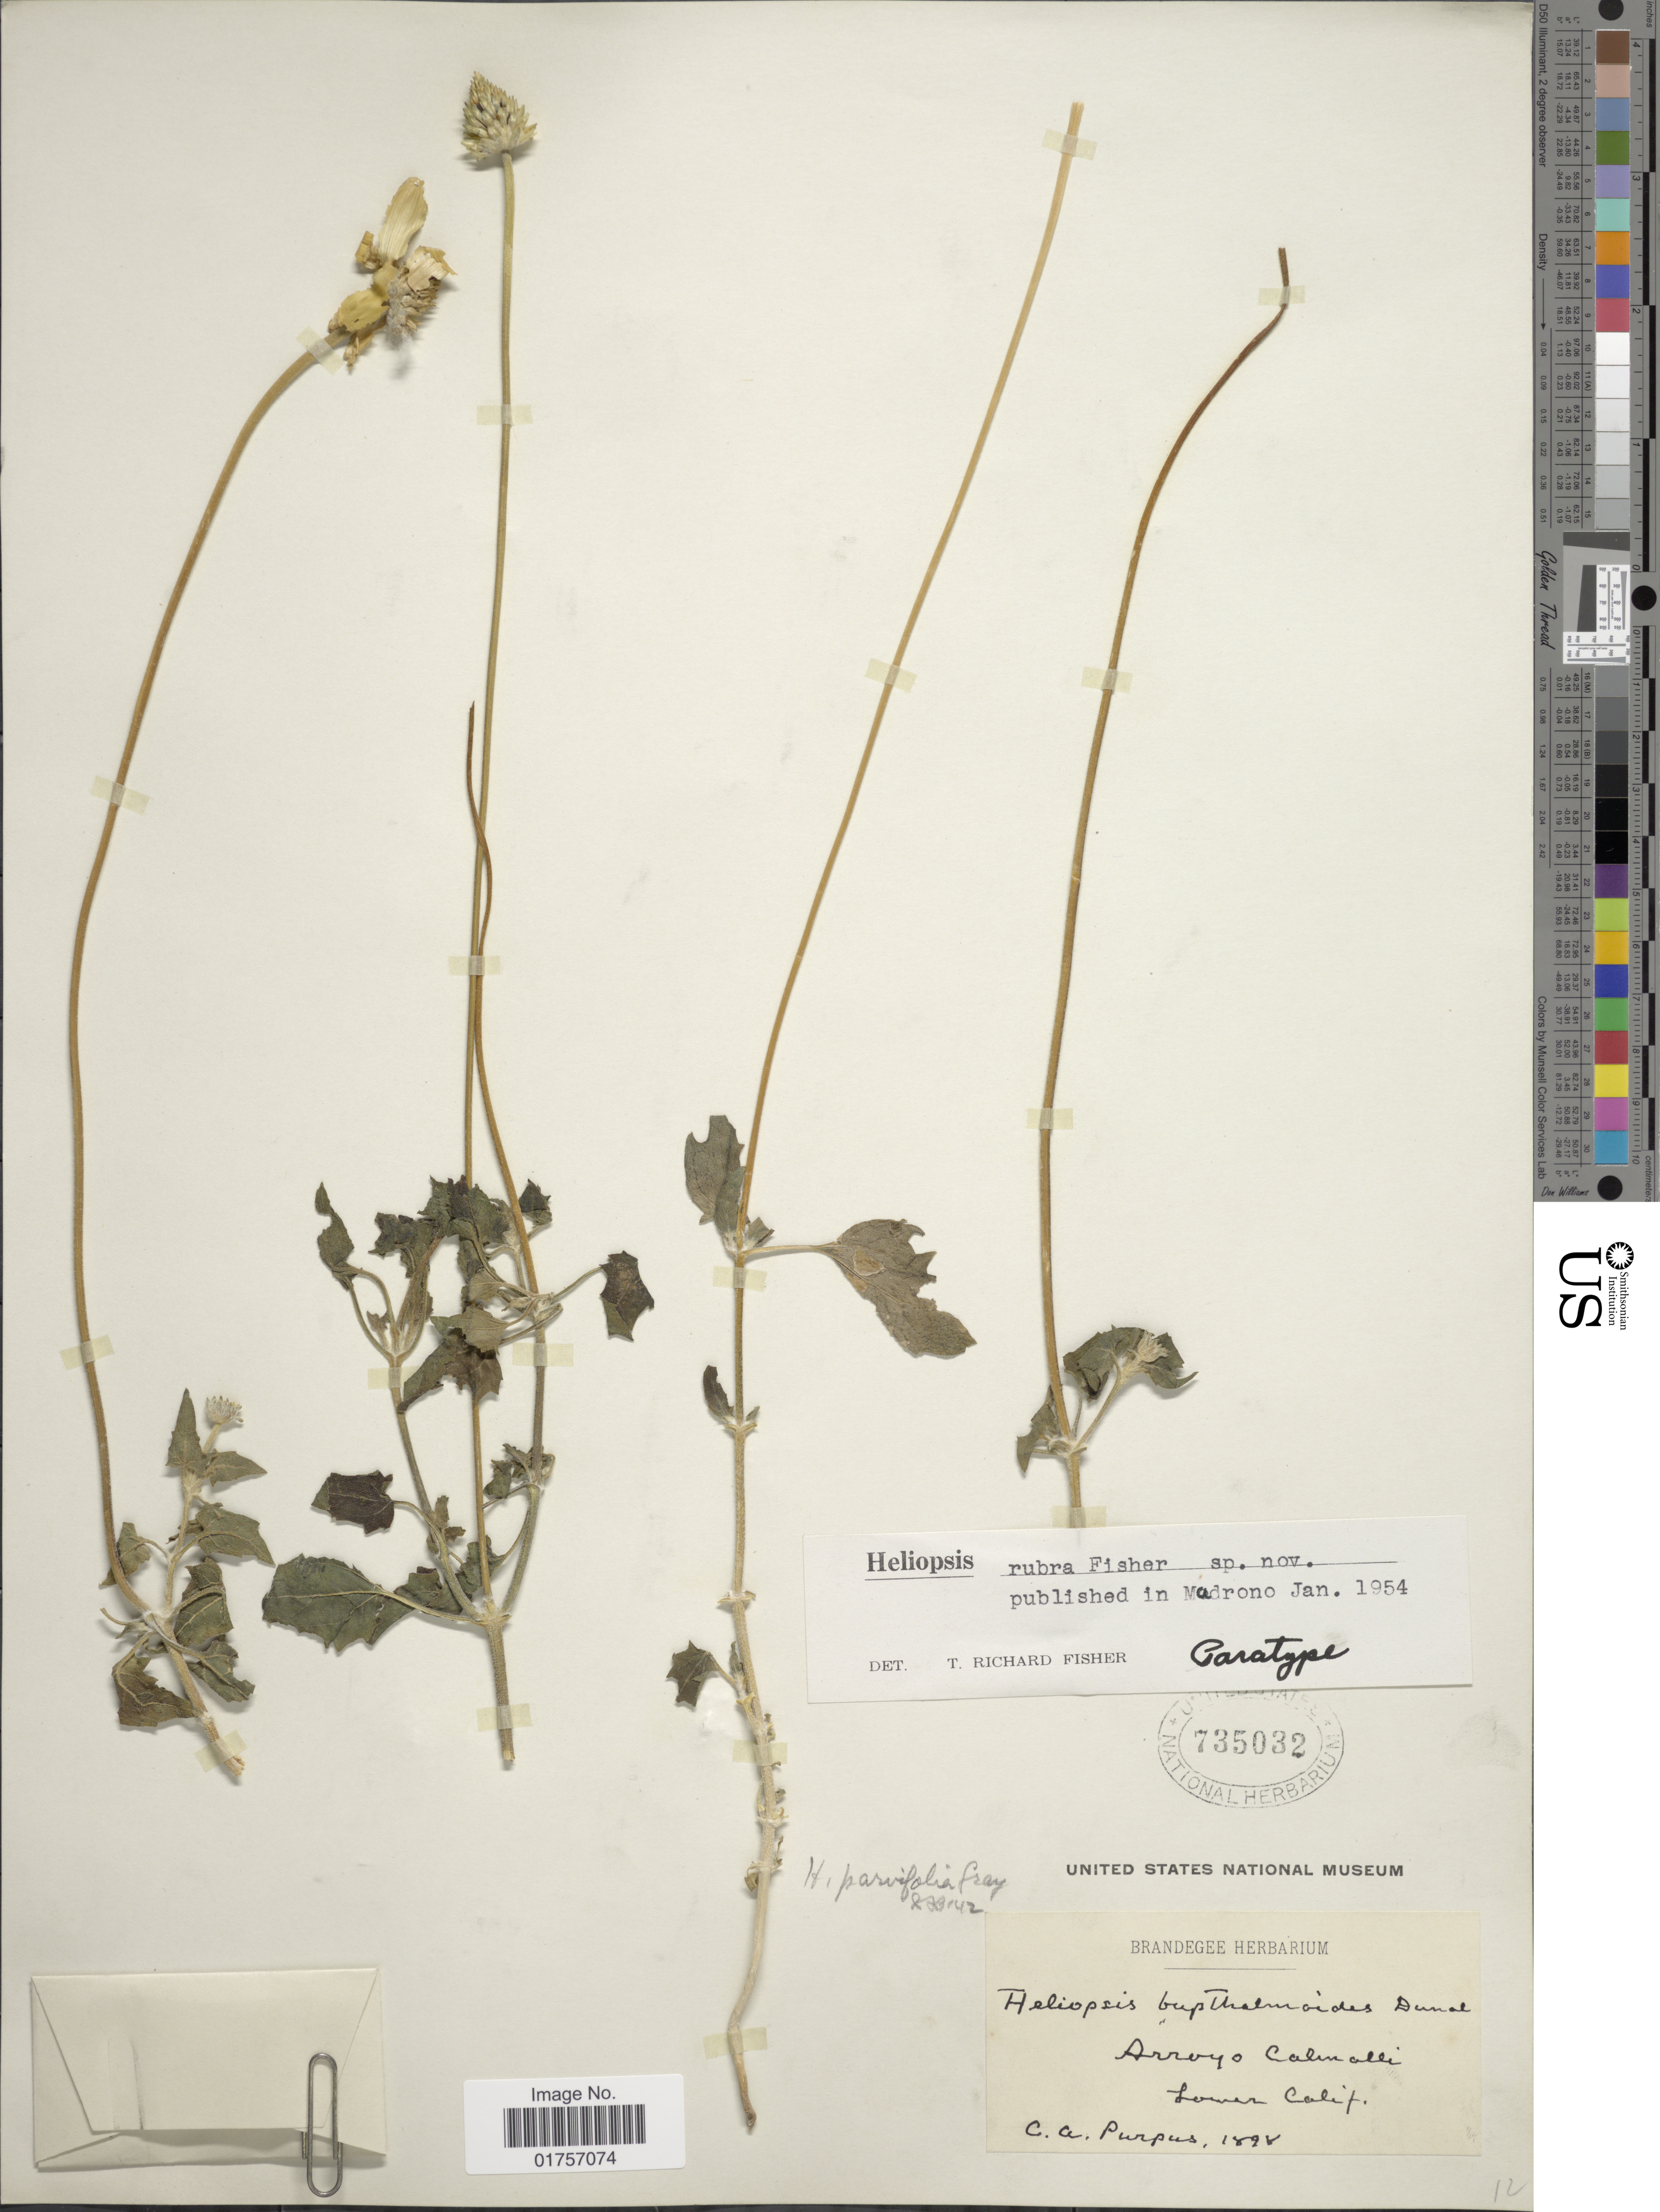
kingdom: Plantae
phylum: Tracheophyta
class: Magnoliopsida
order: Asterales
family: Asteraceae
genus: Heliopsis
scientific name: Heliopsis rubra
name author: T.R. Fisher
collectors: C. A. Purpus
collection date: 1898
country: Mexico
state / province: Baja California Sur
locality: Lower Calif.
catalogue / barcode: US 735032